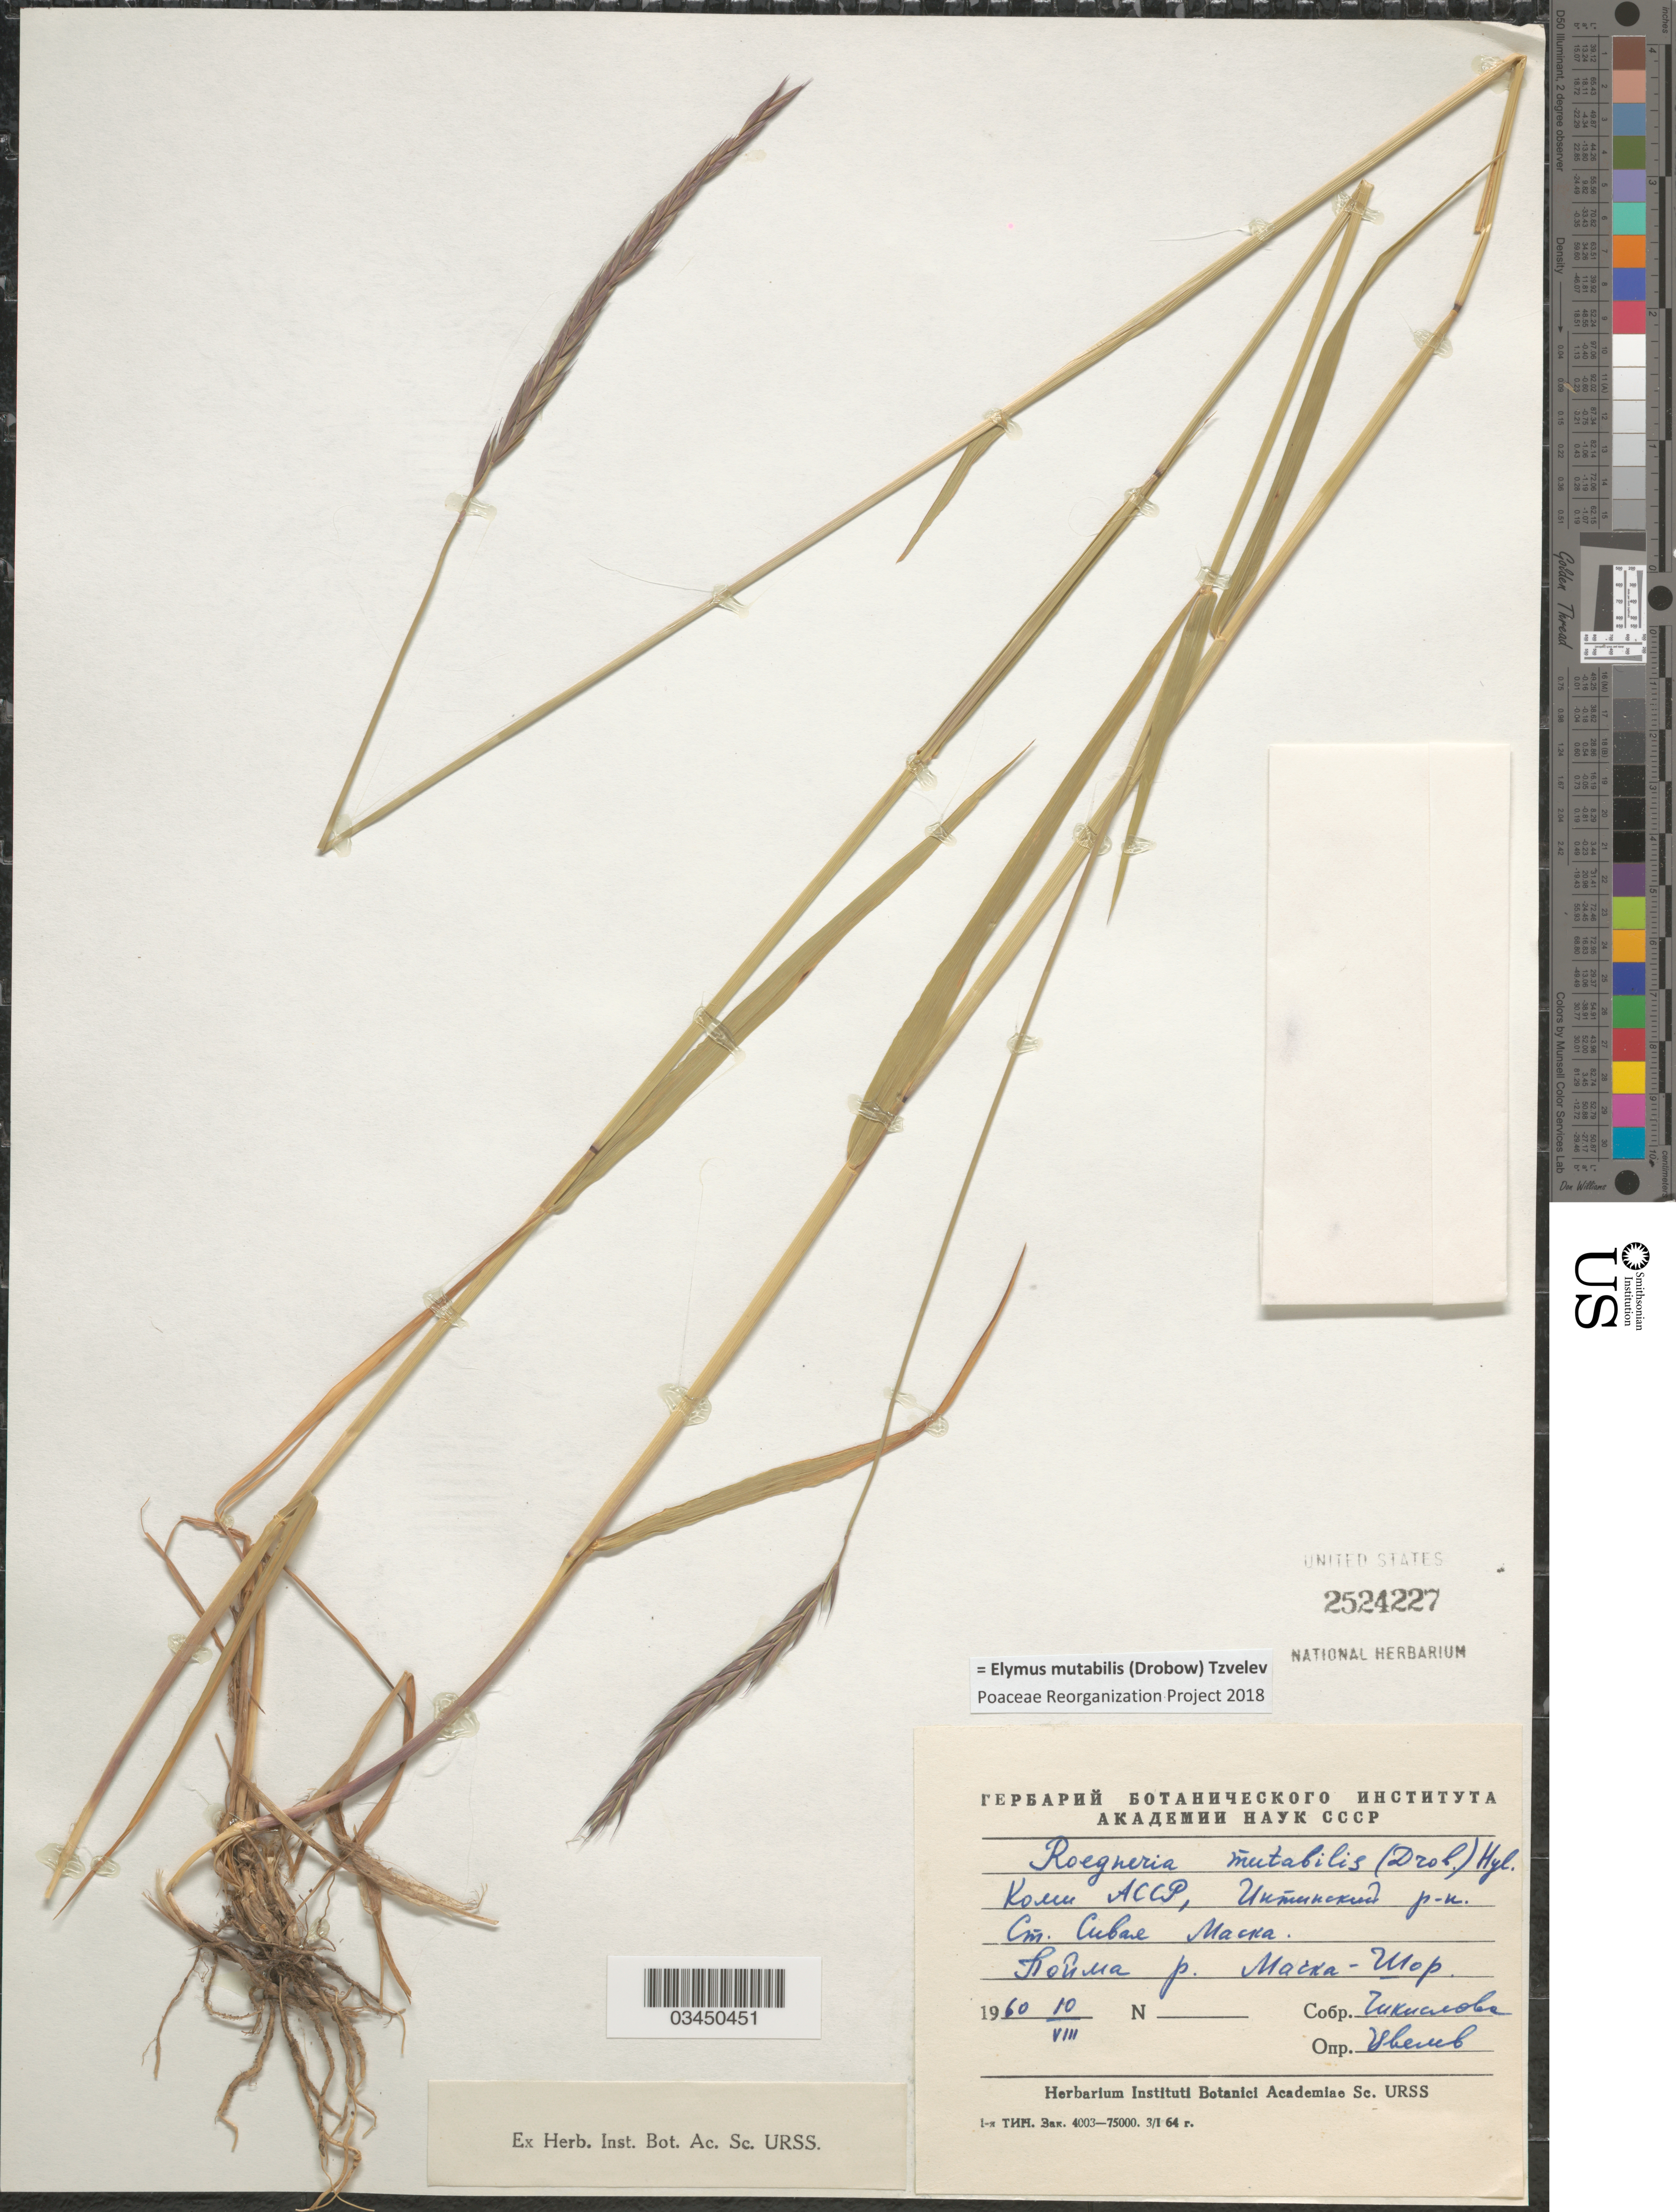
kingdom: Plantae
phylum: Tracheophyta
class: Liliopsida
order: Poales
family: Poaceae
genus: Elymus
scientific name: Elymus mutabilis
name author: (Drobow) Tzvelev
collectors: Chikislova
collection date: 1960-08-10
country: Russian Federation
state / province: Komi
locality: Sivaya Maska, river Maska-Shor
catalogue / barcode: US 2524227